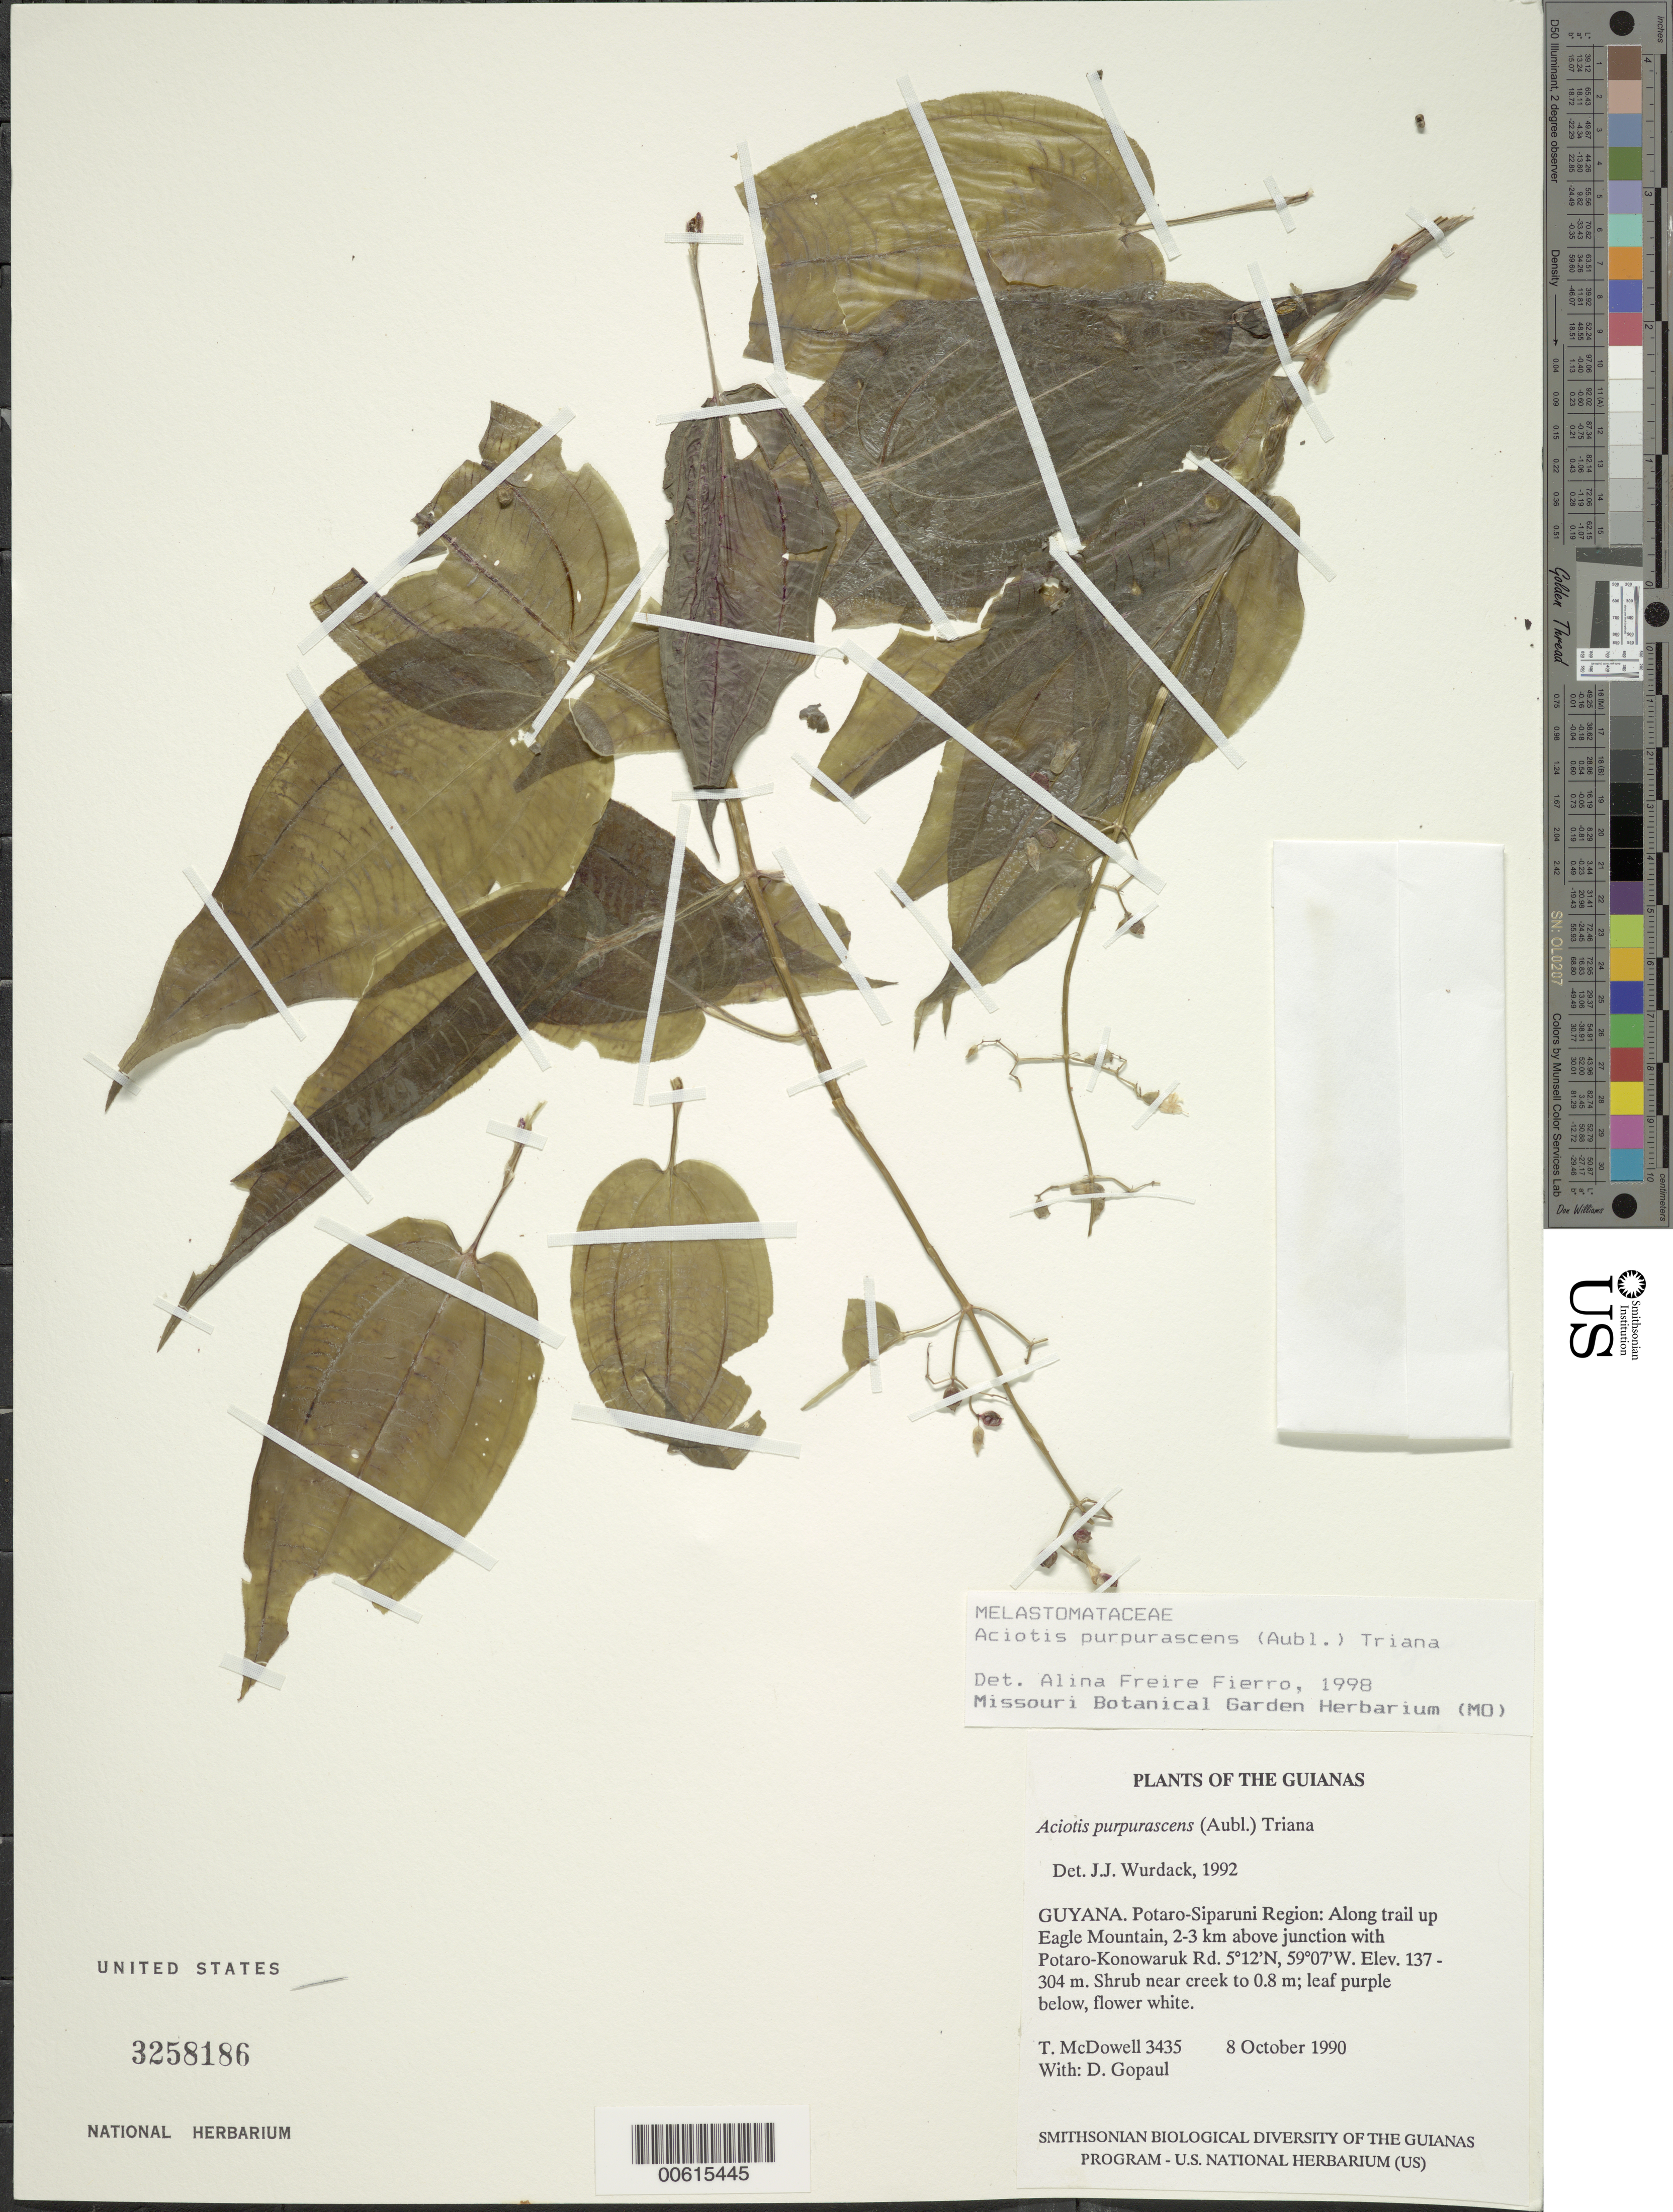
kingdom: Plantae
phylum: Tracheophyta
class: Magnoliopsida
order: Myrtales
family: Melastomataceae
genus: Aciotis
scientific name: Aciotis purpurascens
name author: (Aubl.) Triana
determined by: Freire-Fierro, A.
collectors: T. McDowell & D. Gopaul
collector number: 3435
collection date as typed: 8 October 1990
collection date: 1990-10-08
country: Guyana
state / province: Potaro-Siparuni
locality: Along trail up Eagle Mountain, 2-3 km above junction with Potaro-Konowaruk Rd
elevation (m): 137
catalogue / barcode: US 3258186